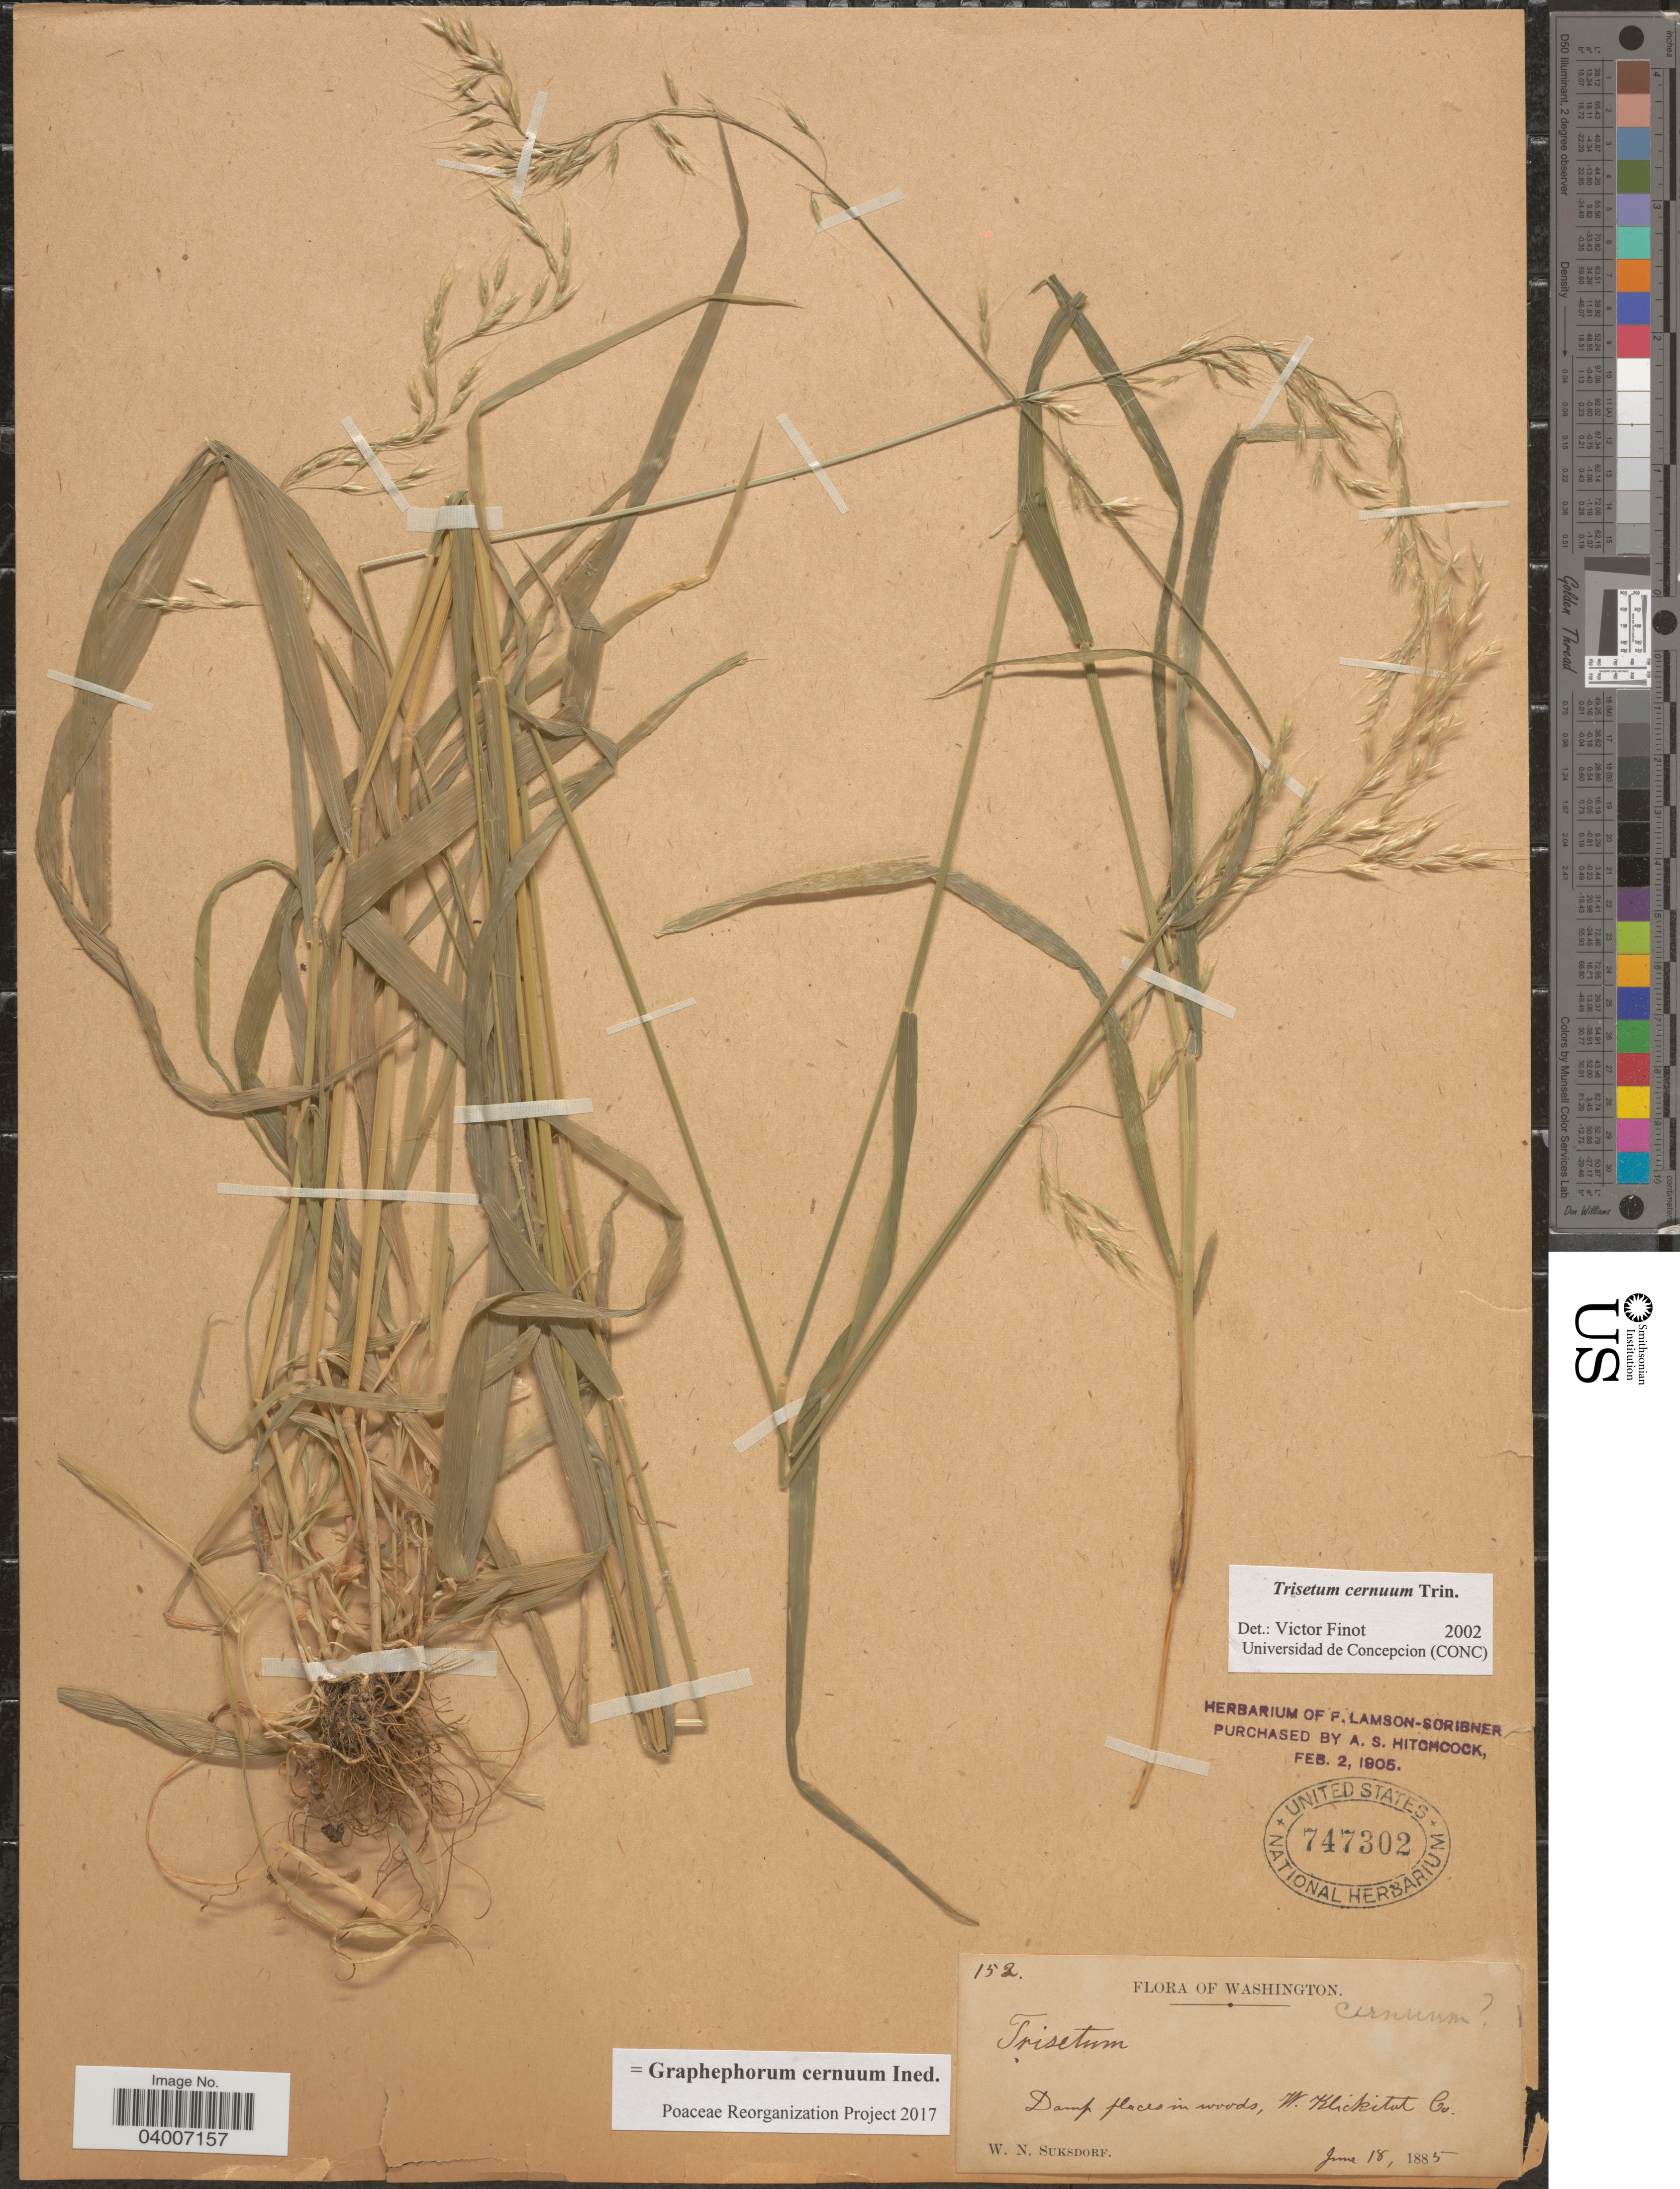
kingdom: Plantae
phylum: Tracheophyta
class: Liliopsida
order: Poales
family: Poaceae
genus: Graphephorum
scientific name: Graphephorum cernuum ined.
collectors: W. N. Suksdorf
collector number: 152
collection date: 1885-06-18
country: United States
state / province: Washington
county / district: Klickitat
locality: Damp places in woods, W. Klickitat Co.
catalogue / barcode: US 747302